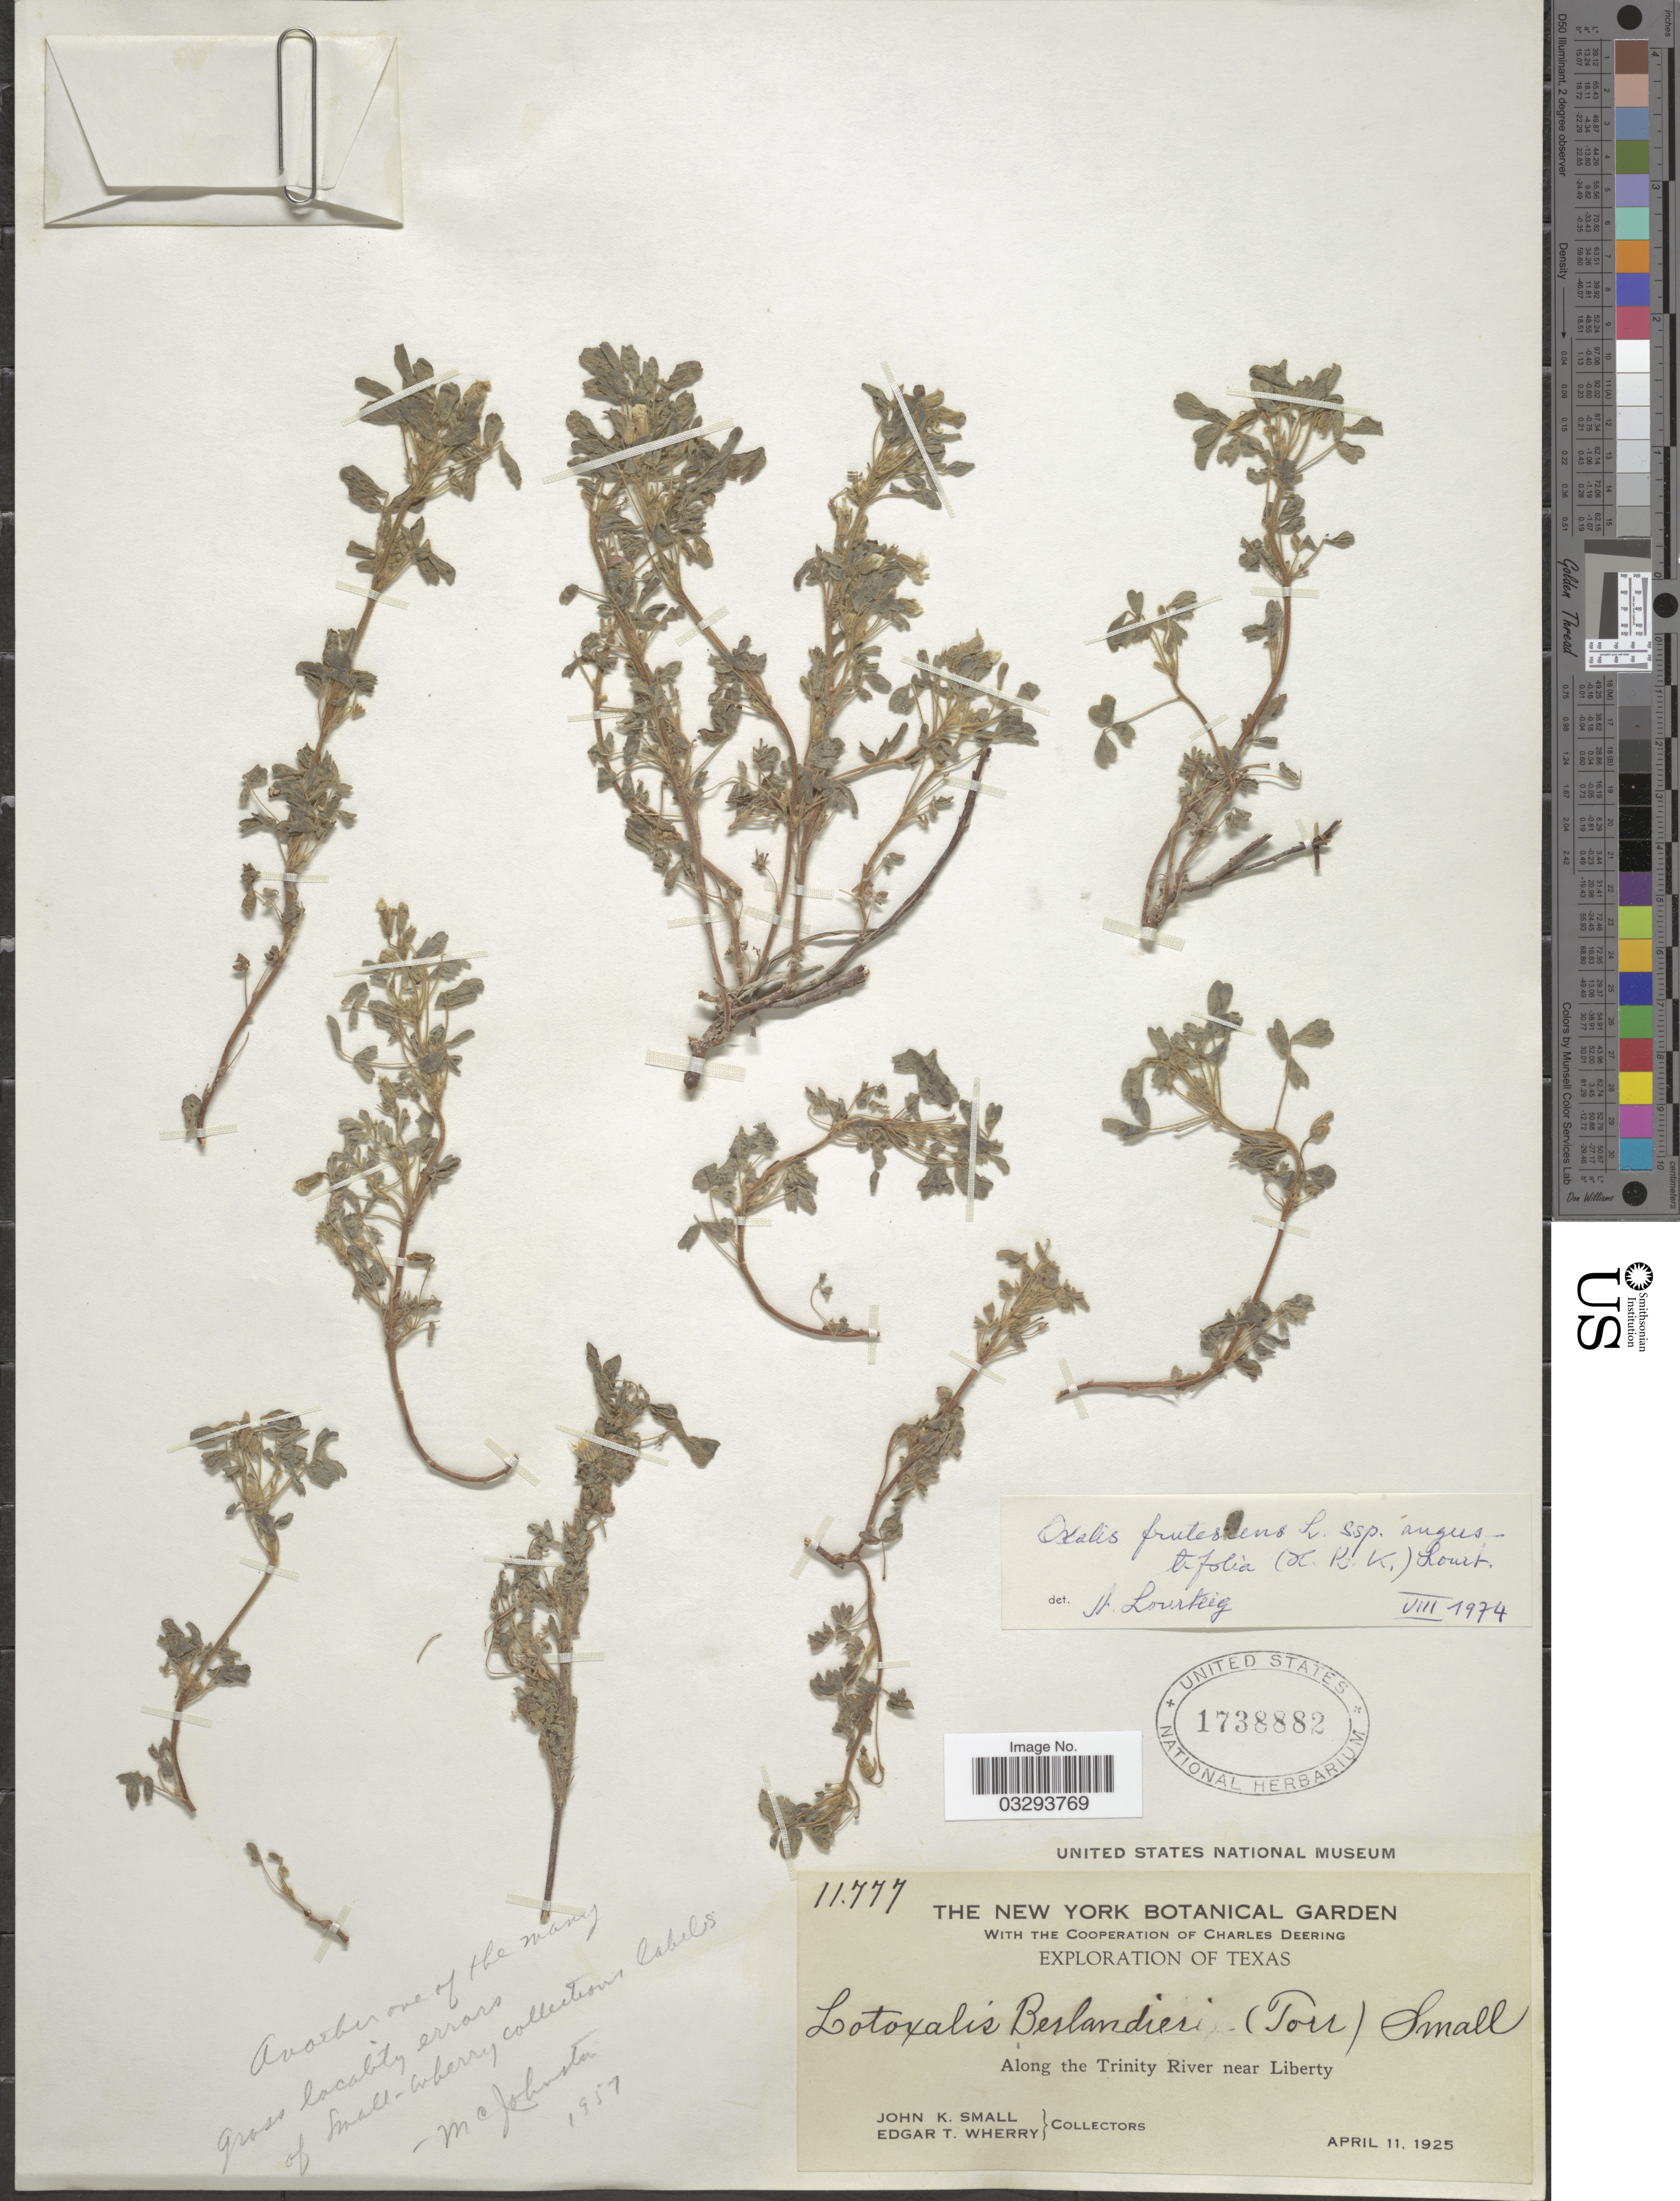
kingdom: Plantae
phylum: Tracheophyta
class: Magnoliopsida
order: Oxalidales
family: Oxalidaceae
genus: Oxalis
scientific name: Oxalis frutescens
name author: L.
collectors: J. K. Small & E. T. Wherry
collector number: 11777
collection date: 1925-04-11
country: United States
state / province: Texas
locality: Along the Trinity River near Liberty.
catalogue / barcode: US 1738882